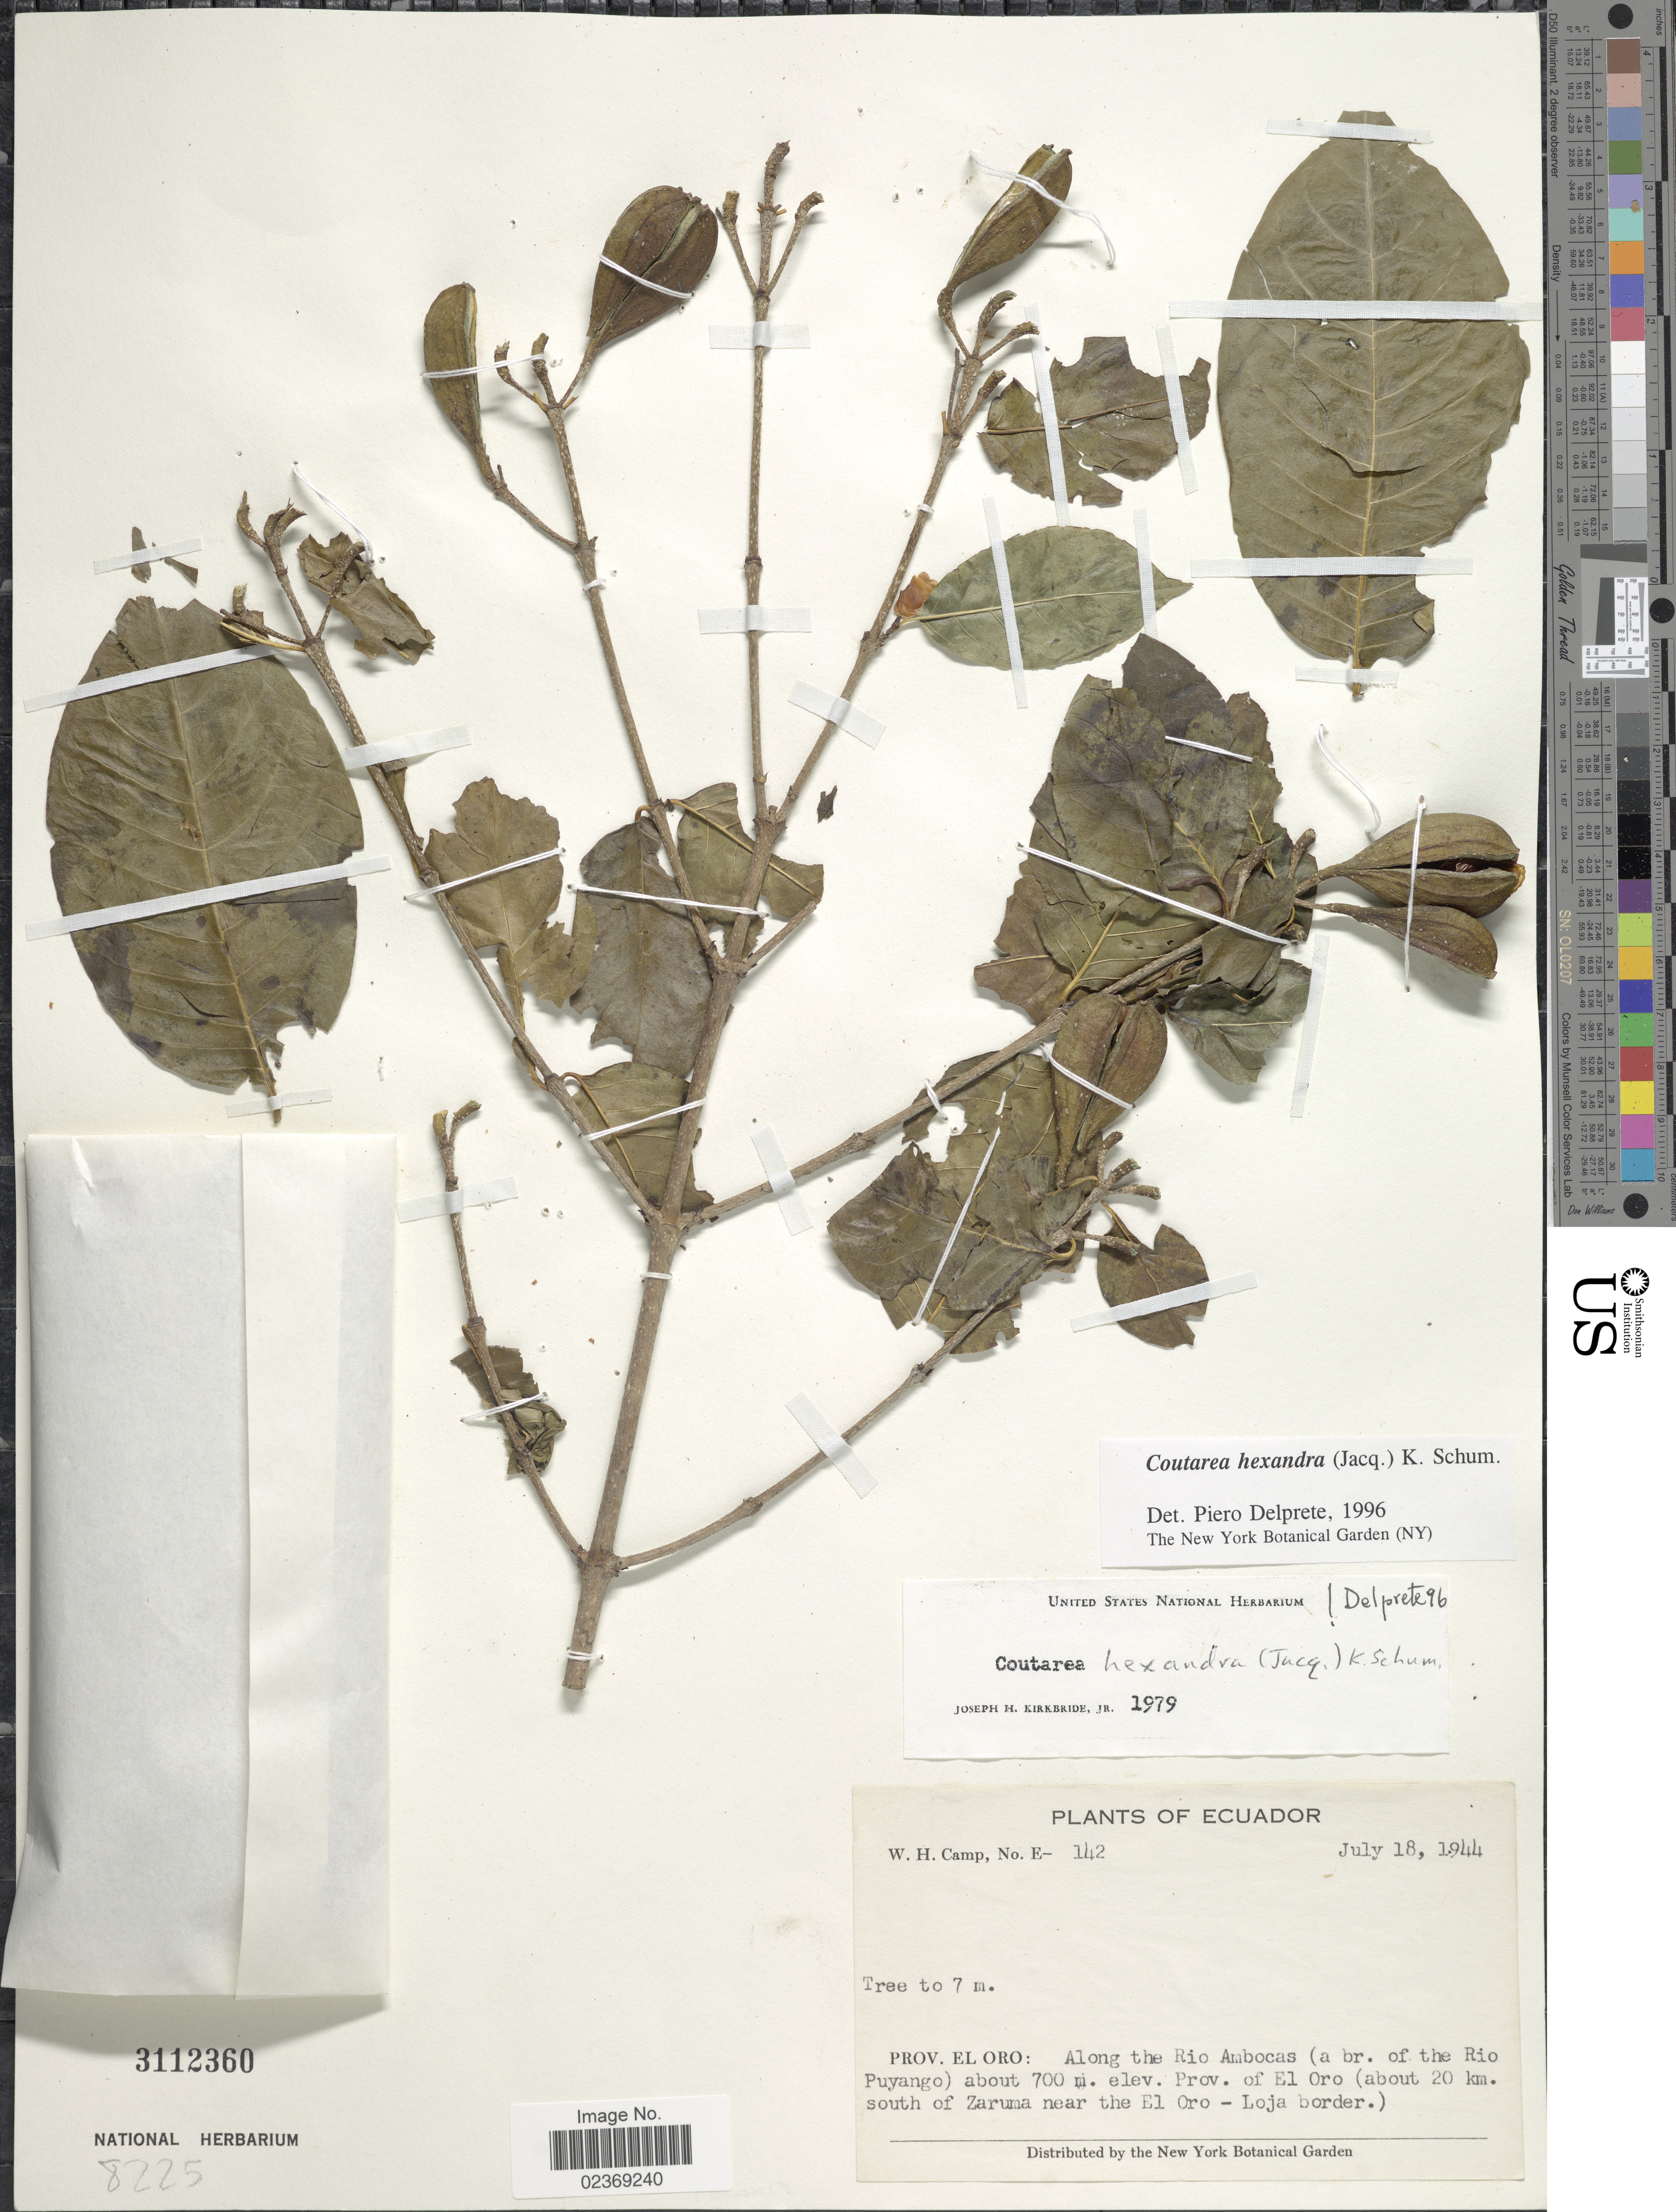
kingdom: Plantae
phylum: Tracheophyta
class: Magnoliopsida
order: Gentianales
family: Rubiaceae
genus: Coutarea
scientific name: Coutarea hexandra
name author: (Jacq.) K. Schum.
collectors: W. H. Camp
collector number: E-142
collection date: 1944-07-18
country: Ecuador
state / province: El Oro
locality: Prov. El Oro: Along the Rio Ambocas ( a br. of the Rio Puyango). Prov. of El Oro (about 20 km. south of Zaruma near the El Oro - Loja border)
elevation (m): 700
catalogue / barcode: US 3112360